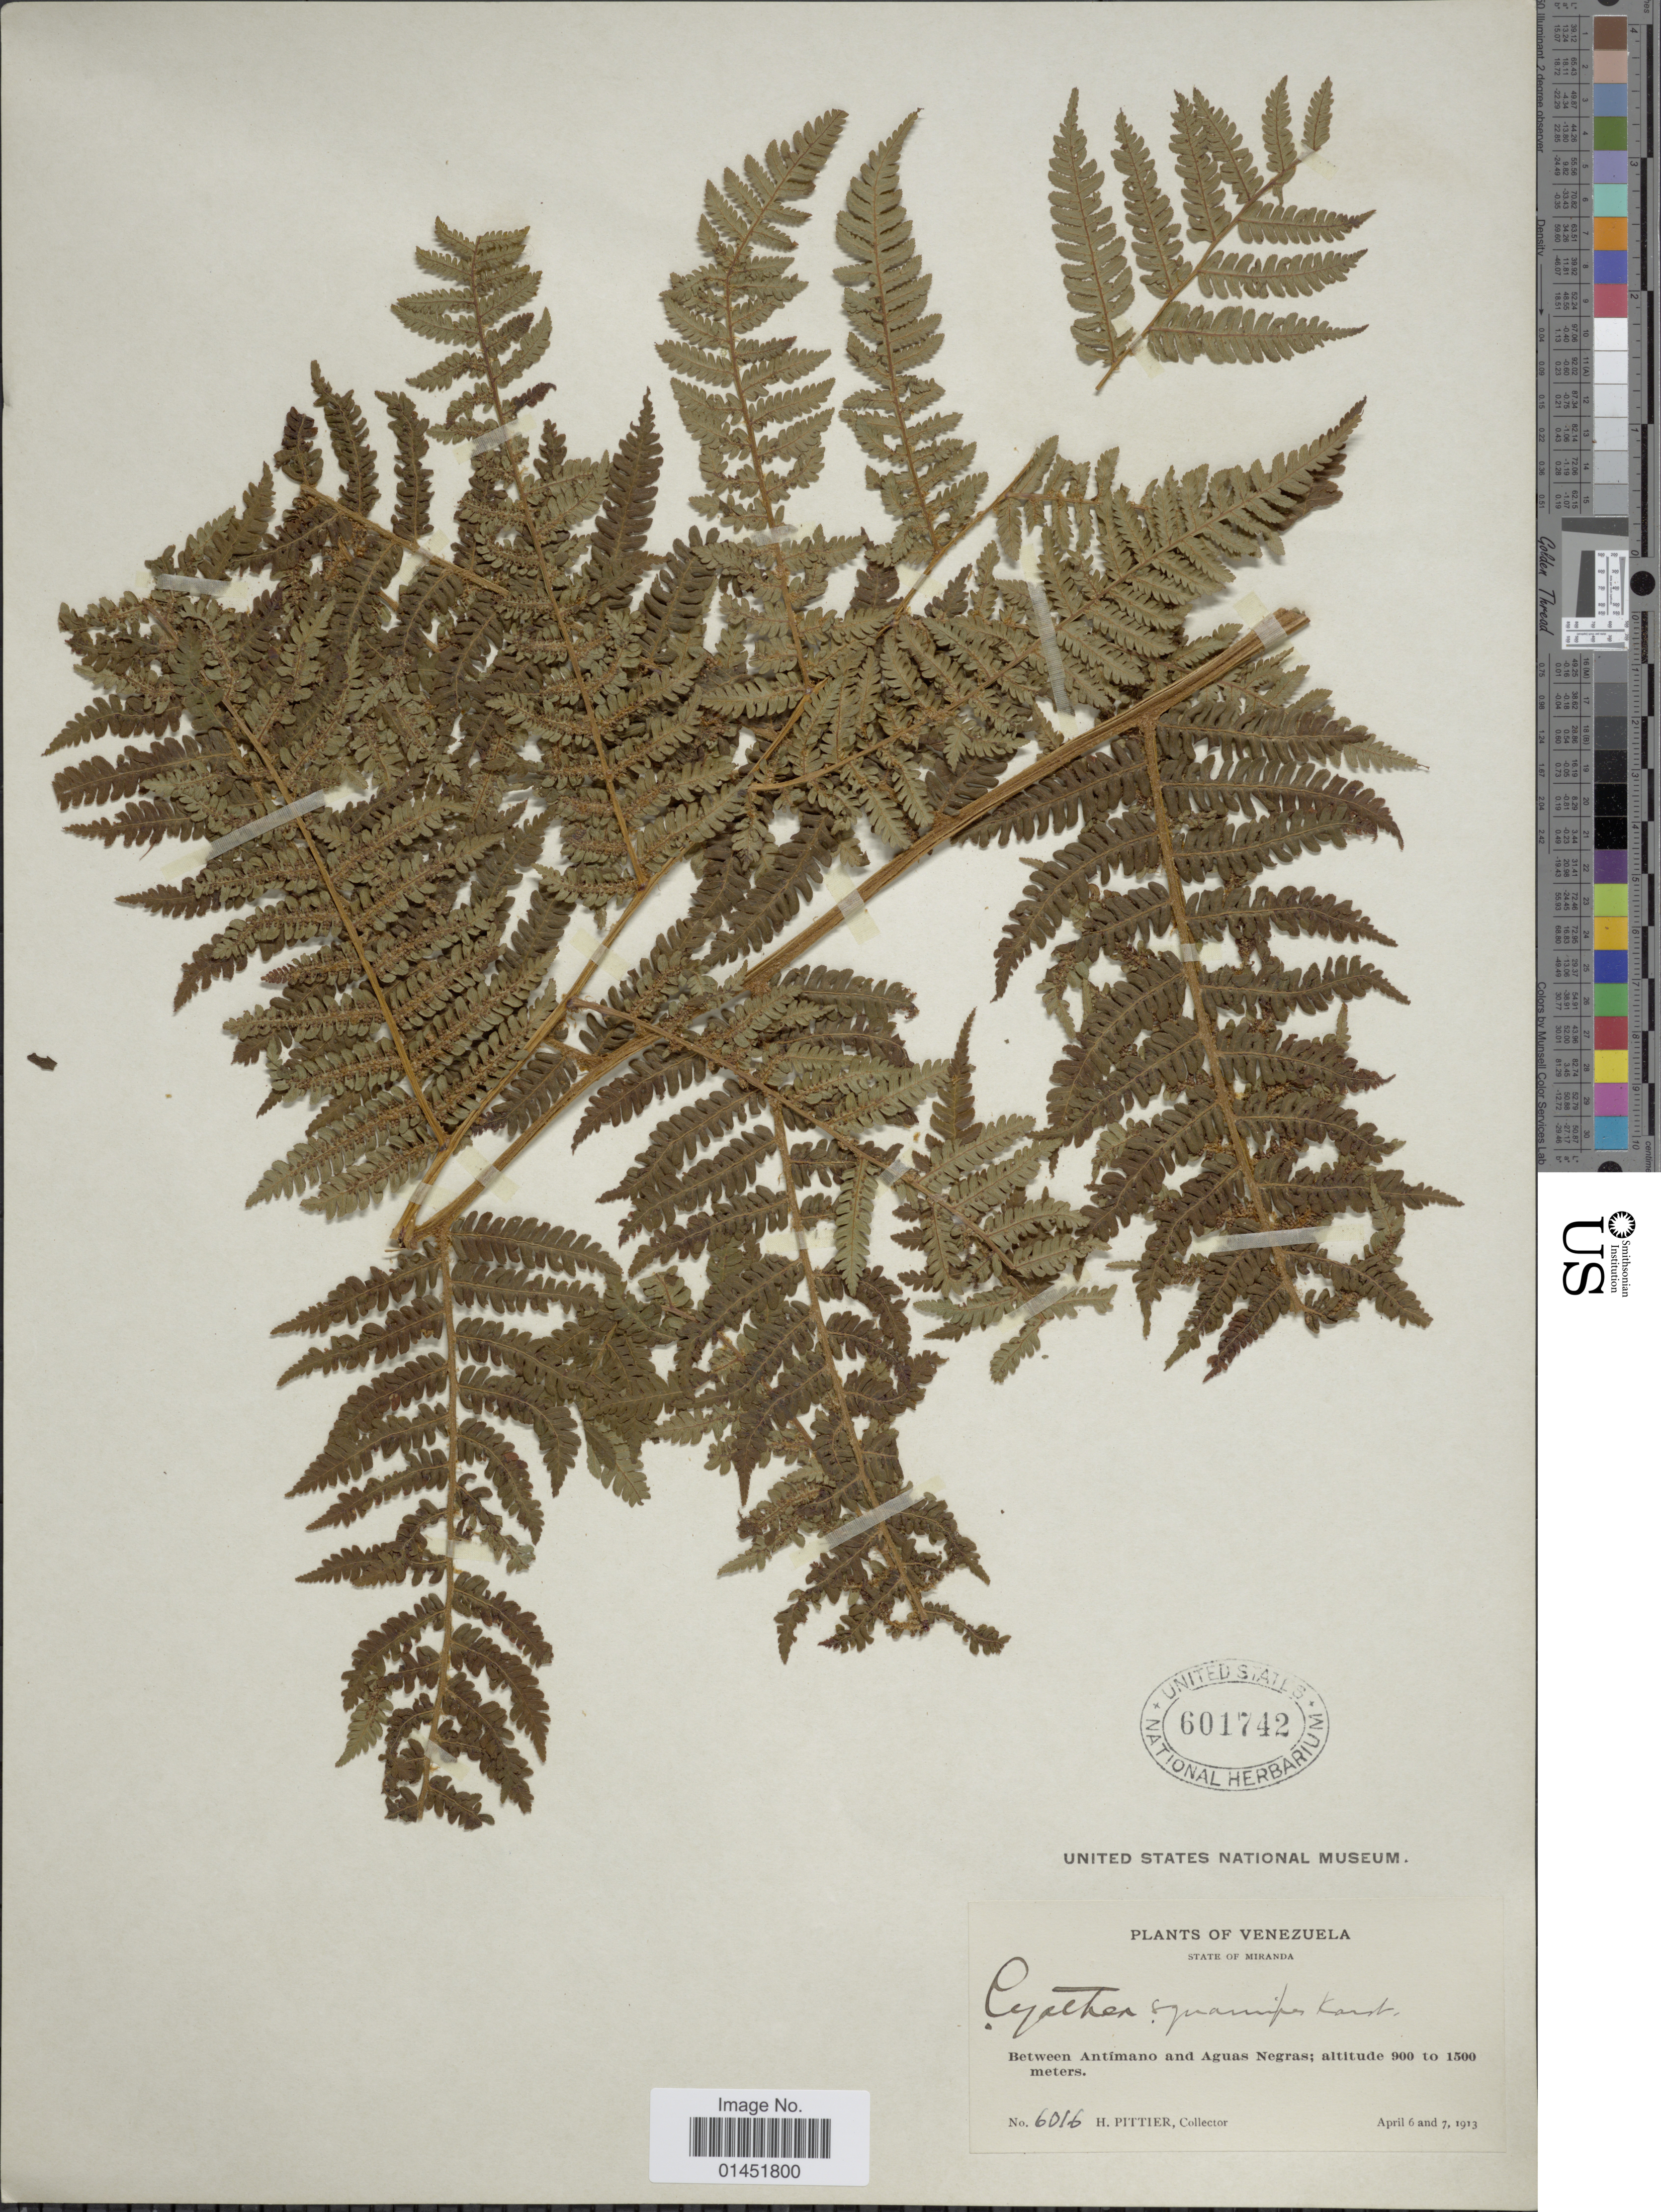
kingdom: Plantae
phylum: Tracheophyta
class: Polypodiopsida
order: Cyatheales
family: Cyatheaceae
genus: Cyathea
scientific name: Cyathea fulva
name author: (M. Martens & Galeotti) Fée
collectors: H. F. Pittier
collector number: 6016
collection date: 1913-04-06/1913-04-07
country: Venezuela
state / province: Miranda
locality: Between Antimano and Aguas Negras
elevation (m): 900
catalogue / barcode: US 601742